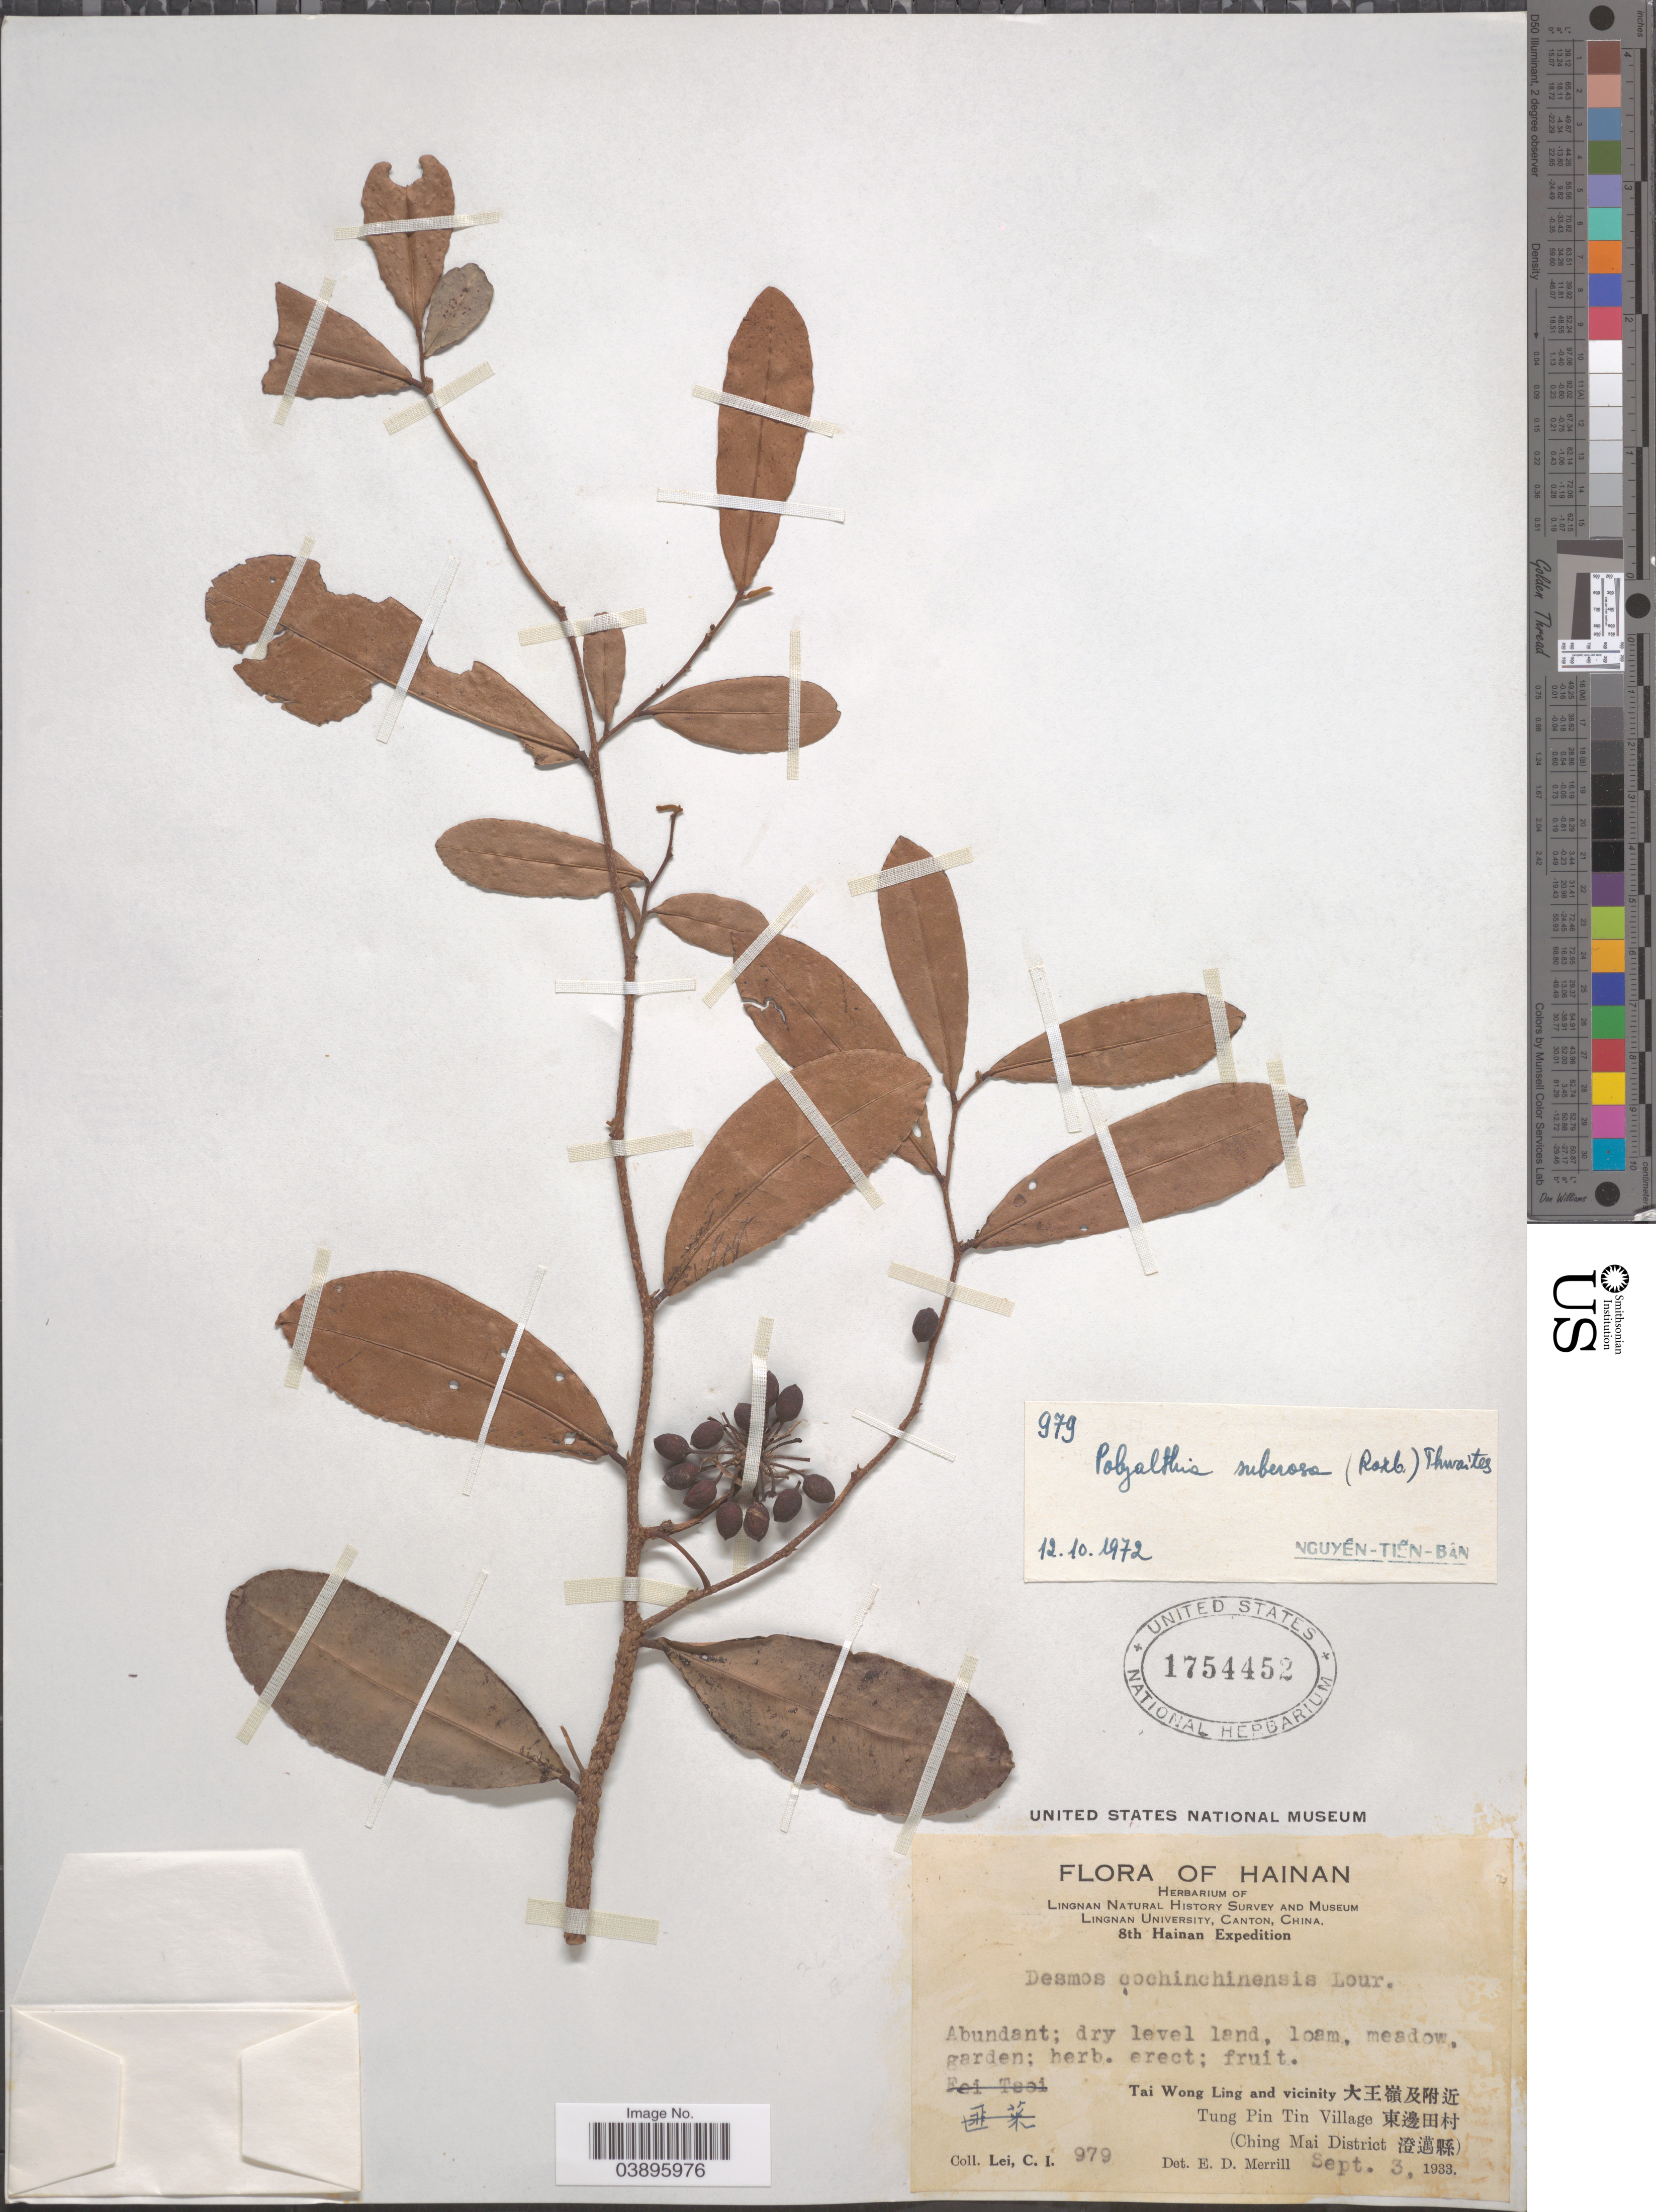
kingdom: Plantae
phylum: Tracheophyta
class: Magnoliopsida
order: Magnoliales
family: Annonaceae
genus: Polyalthia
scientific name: Polyalthia suberosa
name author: (Roxb.) Thwaites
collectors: C. I. Lei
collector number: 979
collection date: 1933-09-03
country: China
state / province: Hainan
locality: Tai Wong Ling and vicinity X. Tung Pin Tin Village X. (Ching Mai District X).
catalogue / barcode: US 1754452